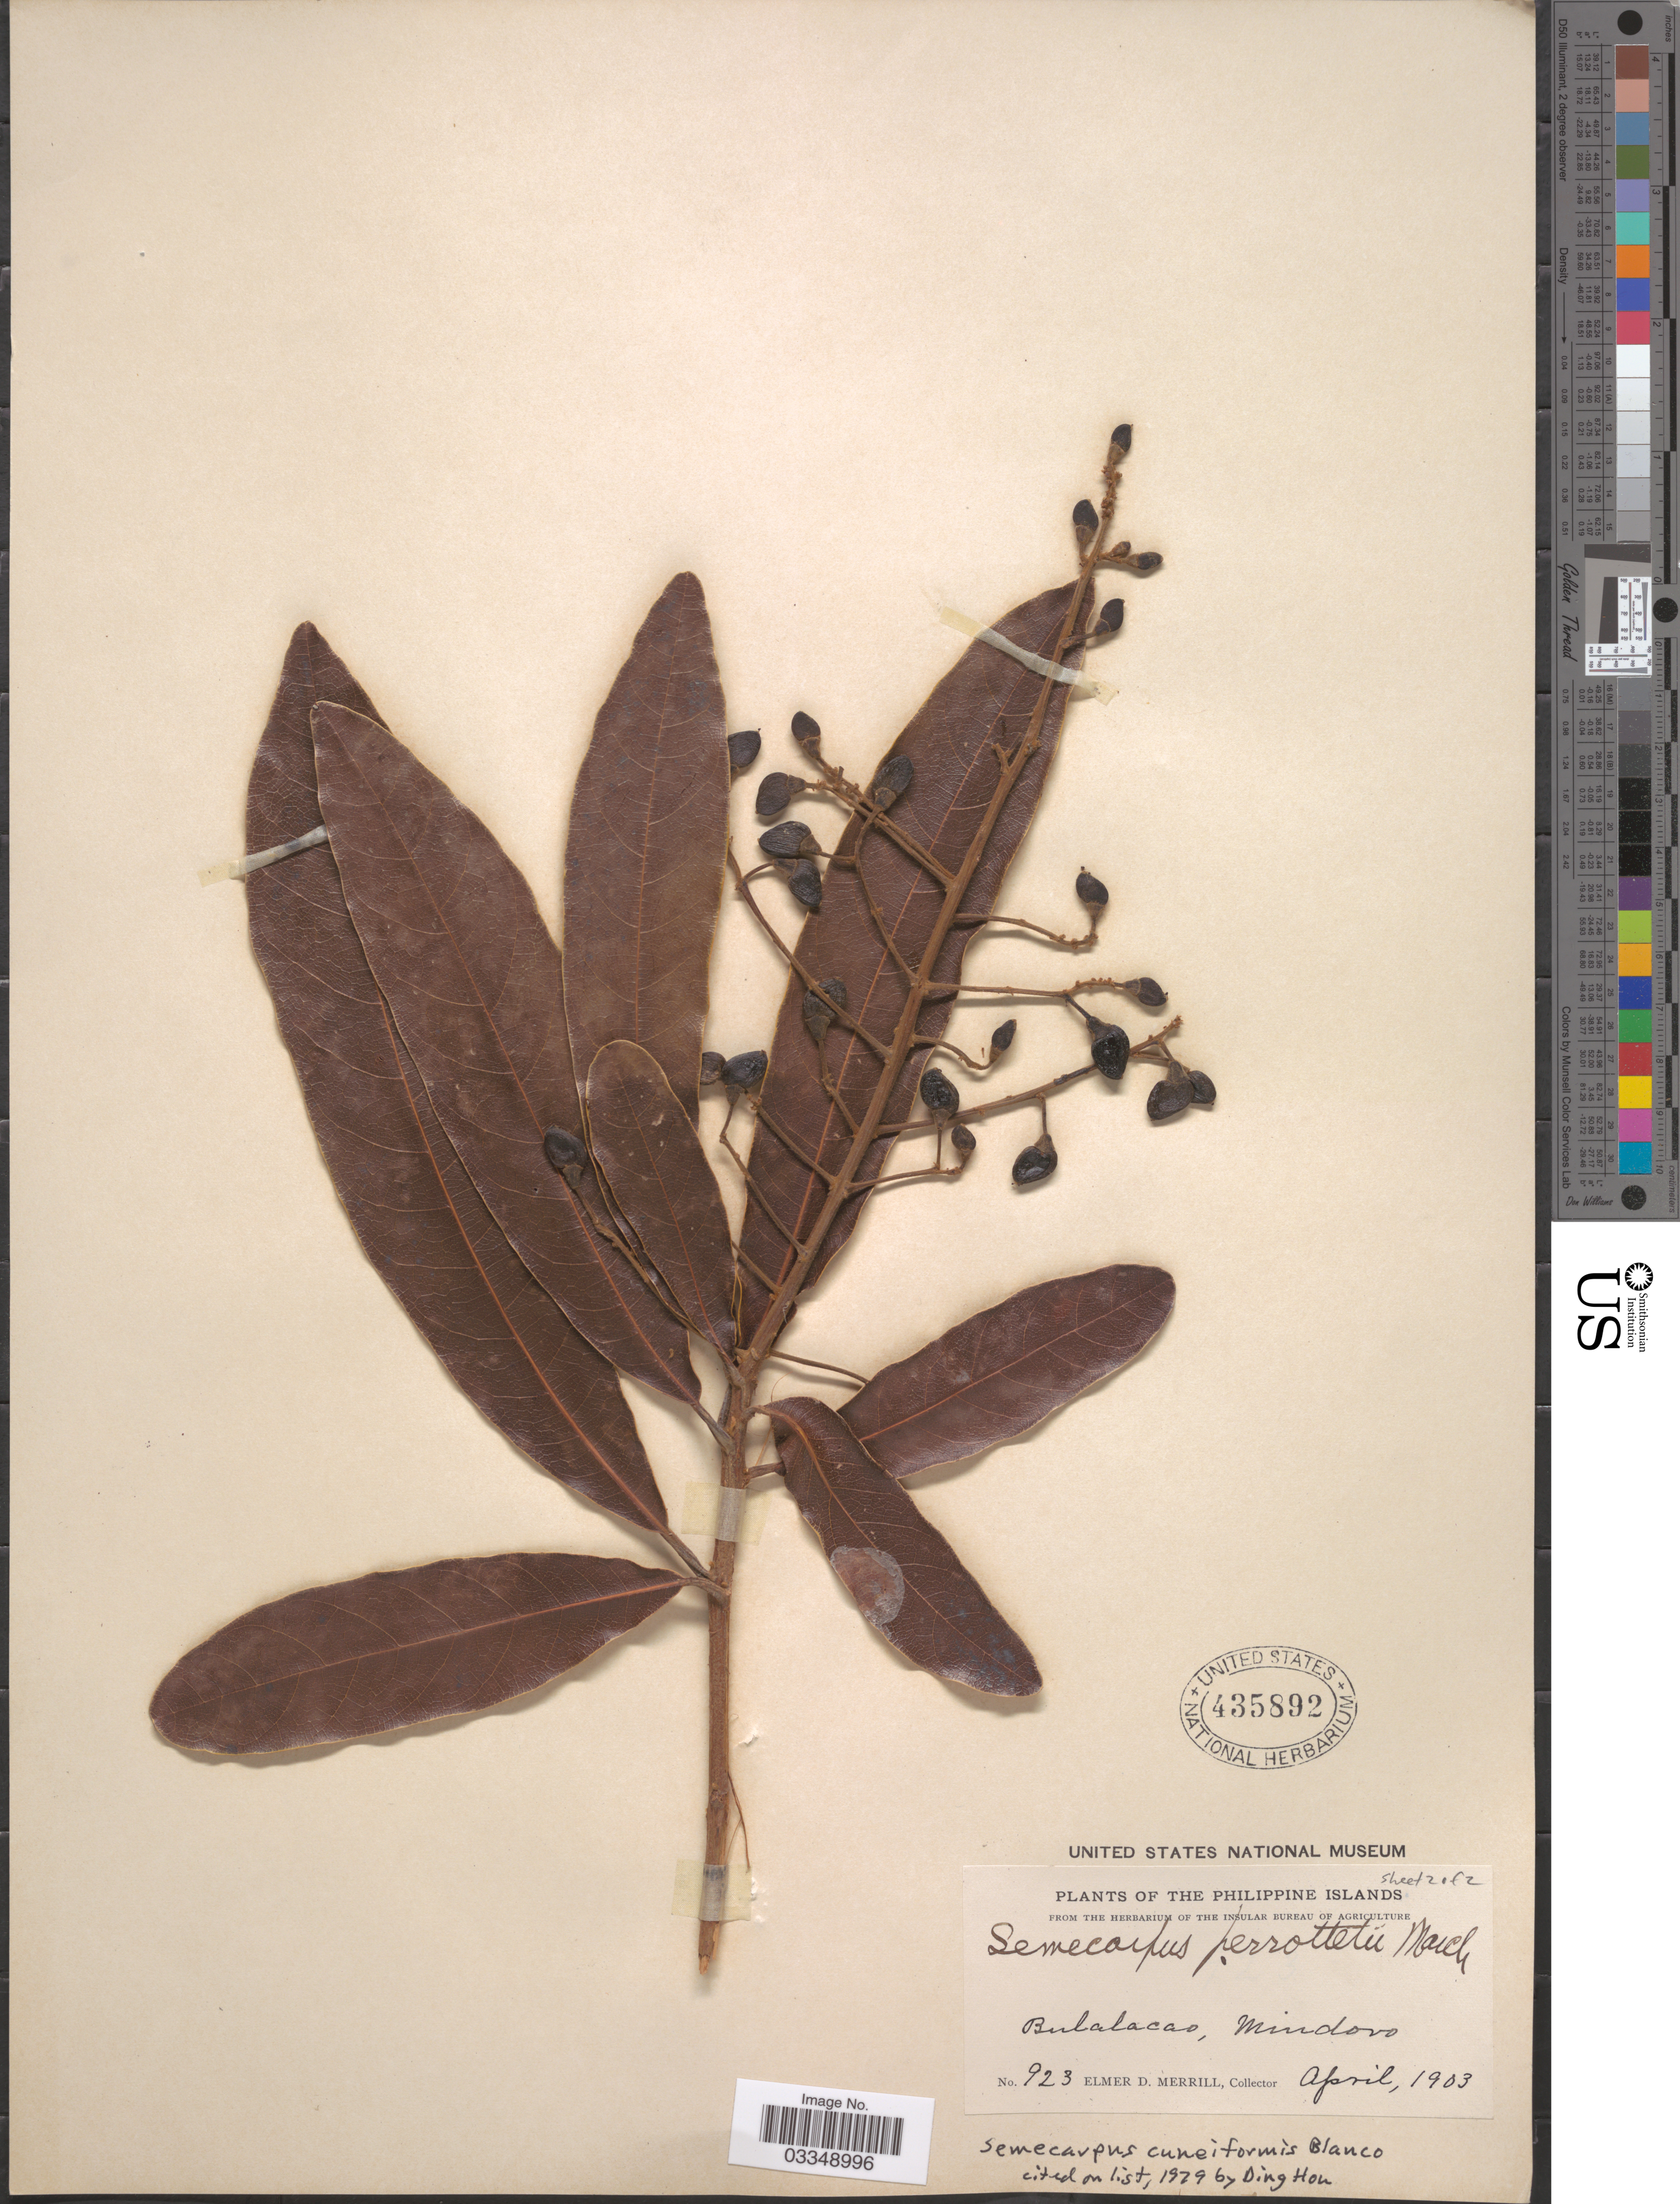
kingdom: Plantae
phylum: Tracheophyta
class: Magnoliopsida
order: Sapindales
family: Anacardiaceae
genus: Semecarpus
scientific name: Semecarpus cuneiformis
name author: Blanco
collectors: E. D. Merrill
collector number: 923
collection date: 1903-04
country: Philippines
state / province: Mimaropa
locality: The Philippine Islands. Bulalacao, Mindoro.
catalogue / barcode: US 435892